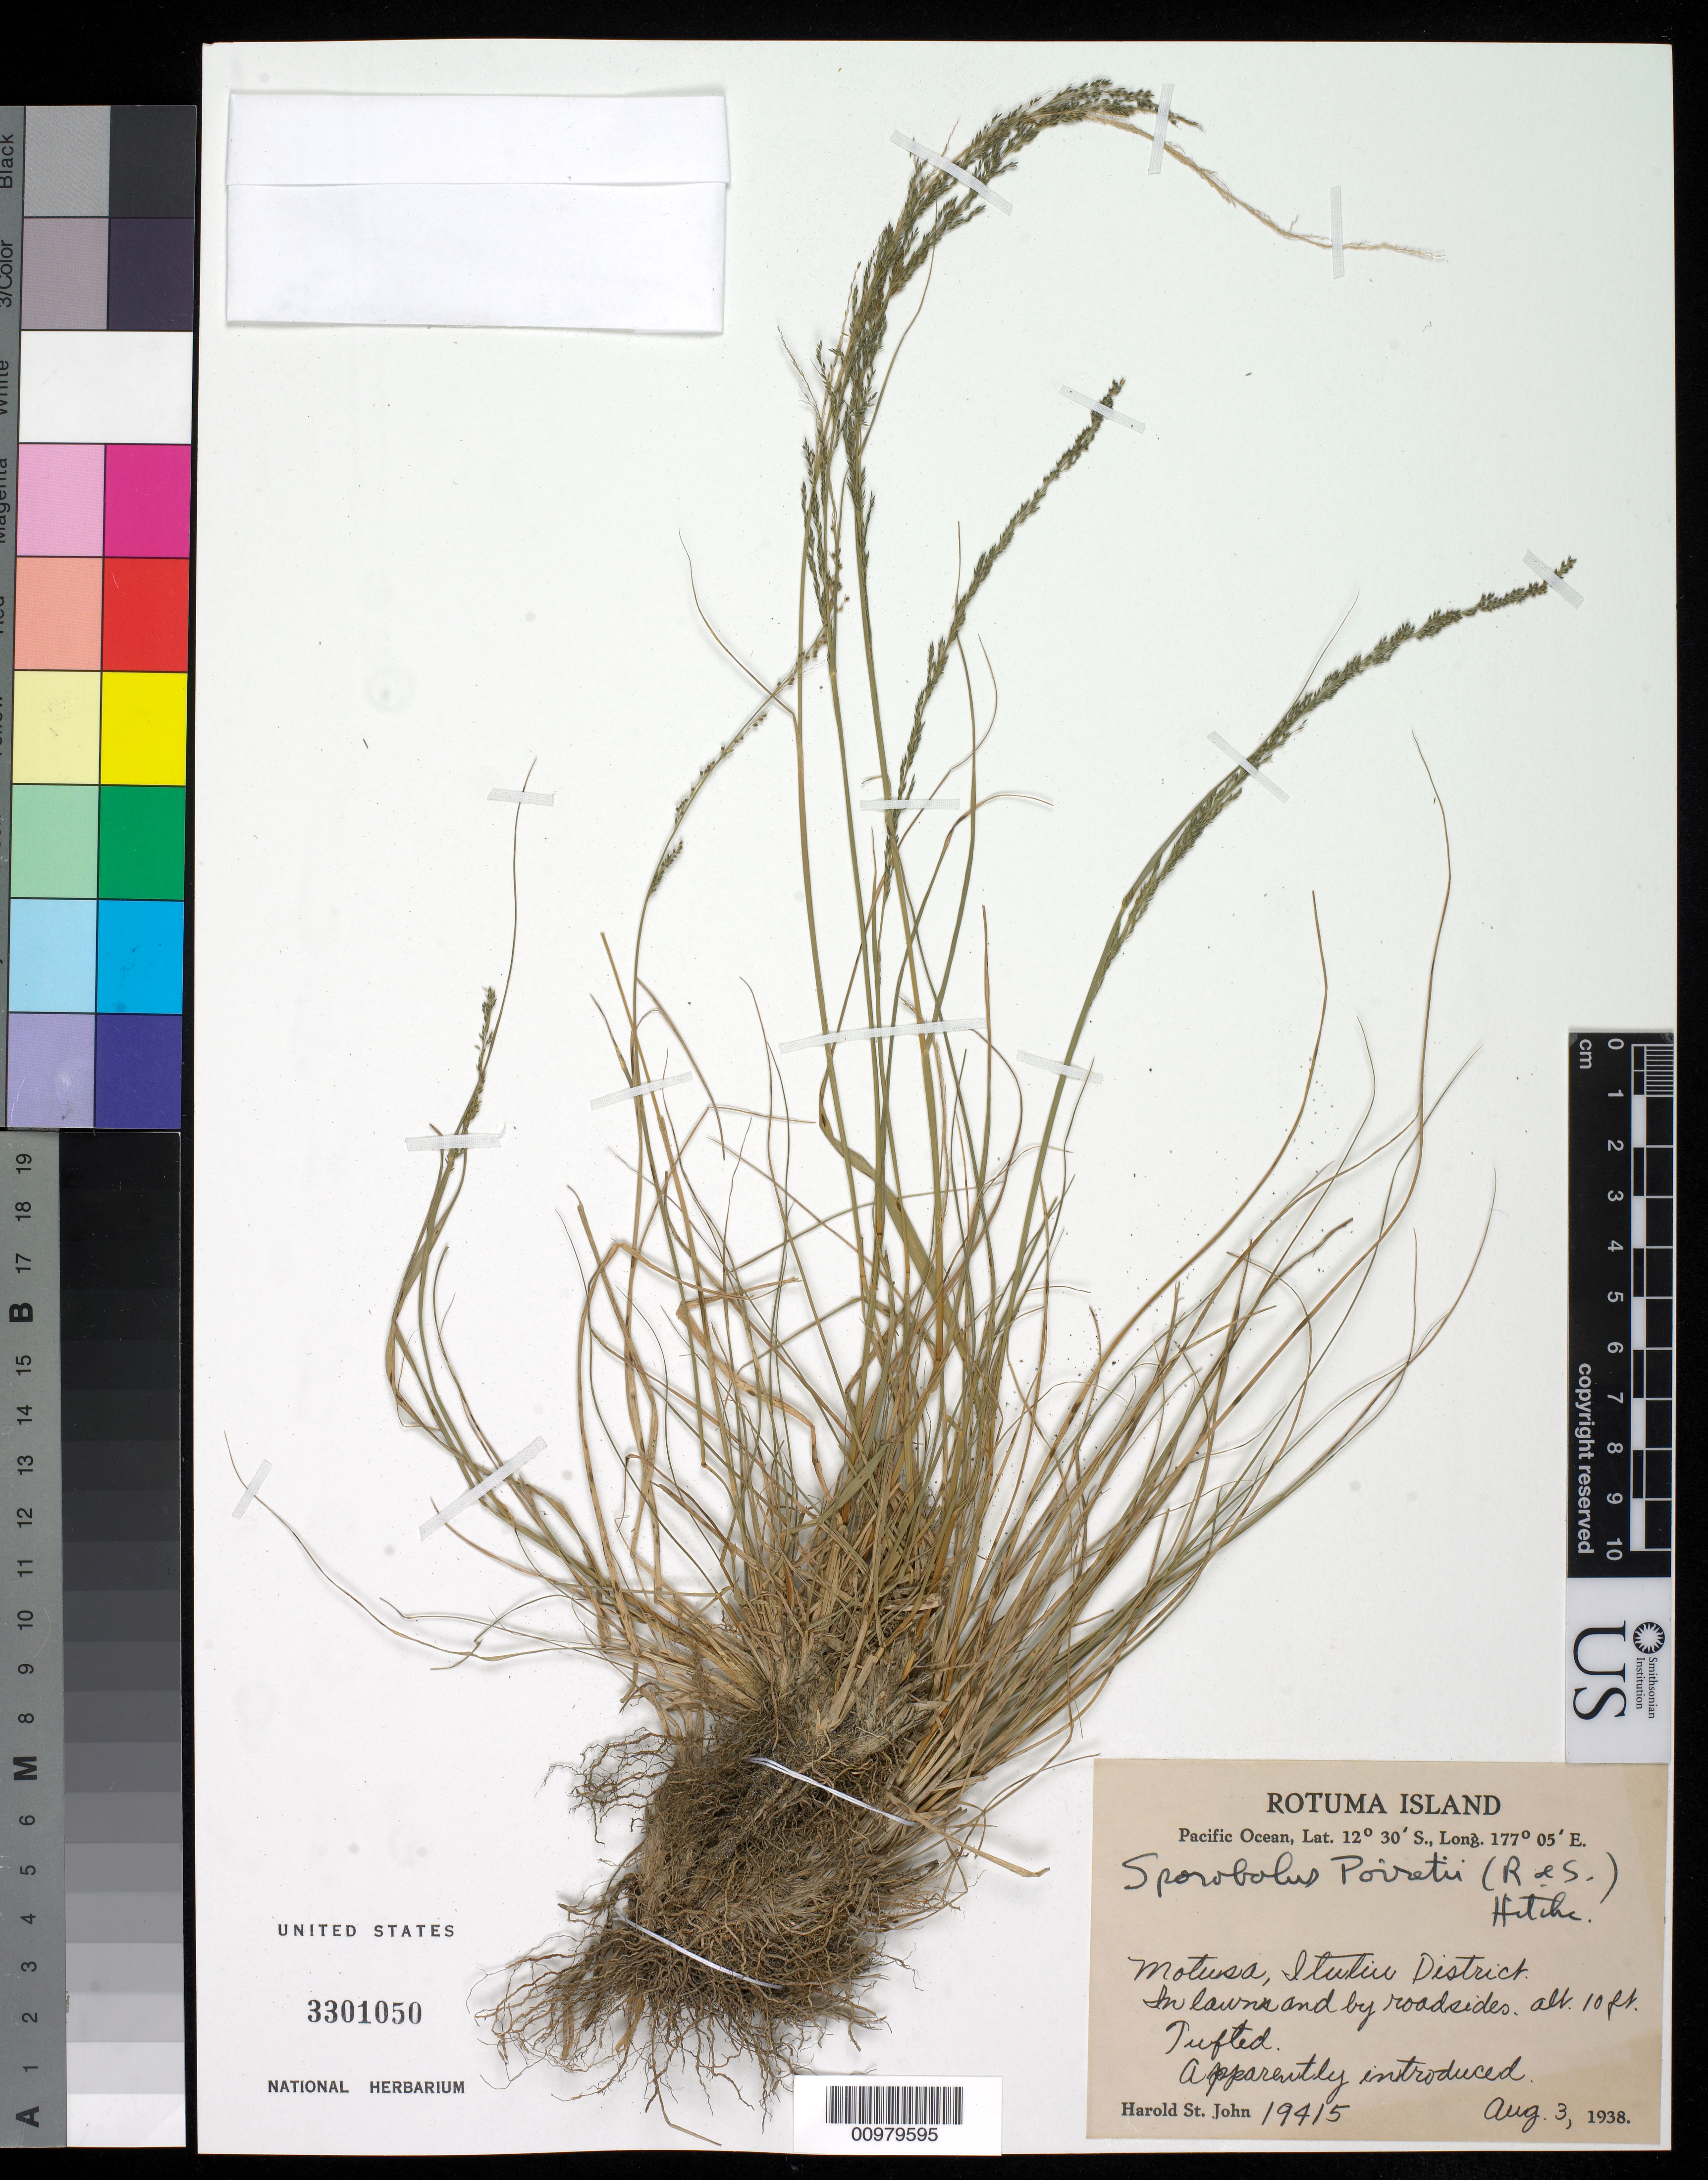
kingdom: Plantae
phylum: Tracheophyta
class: Liliopsida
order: Poales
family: Poaceae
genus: Sporobolus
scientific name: Sporobolus poiretii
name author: (Roem. & Schult.) Hitchc.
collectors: H. St. John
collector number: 19415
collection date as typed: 03 Aug 1938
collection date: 1938-08-03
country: Fiji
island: Rotuma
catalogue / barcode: US 3301050